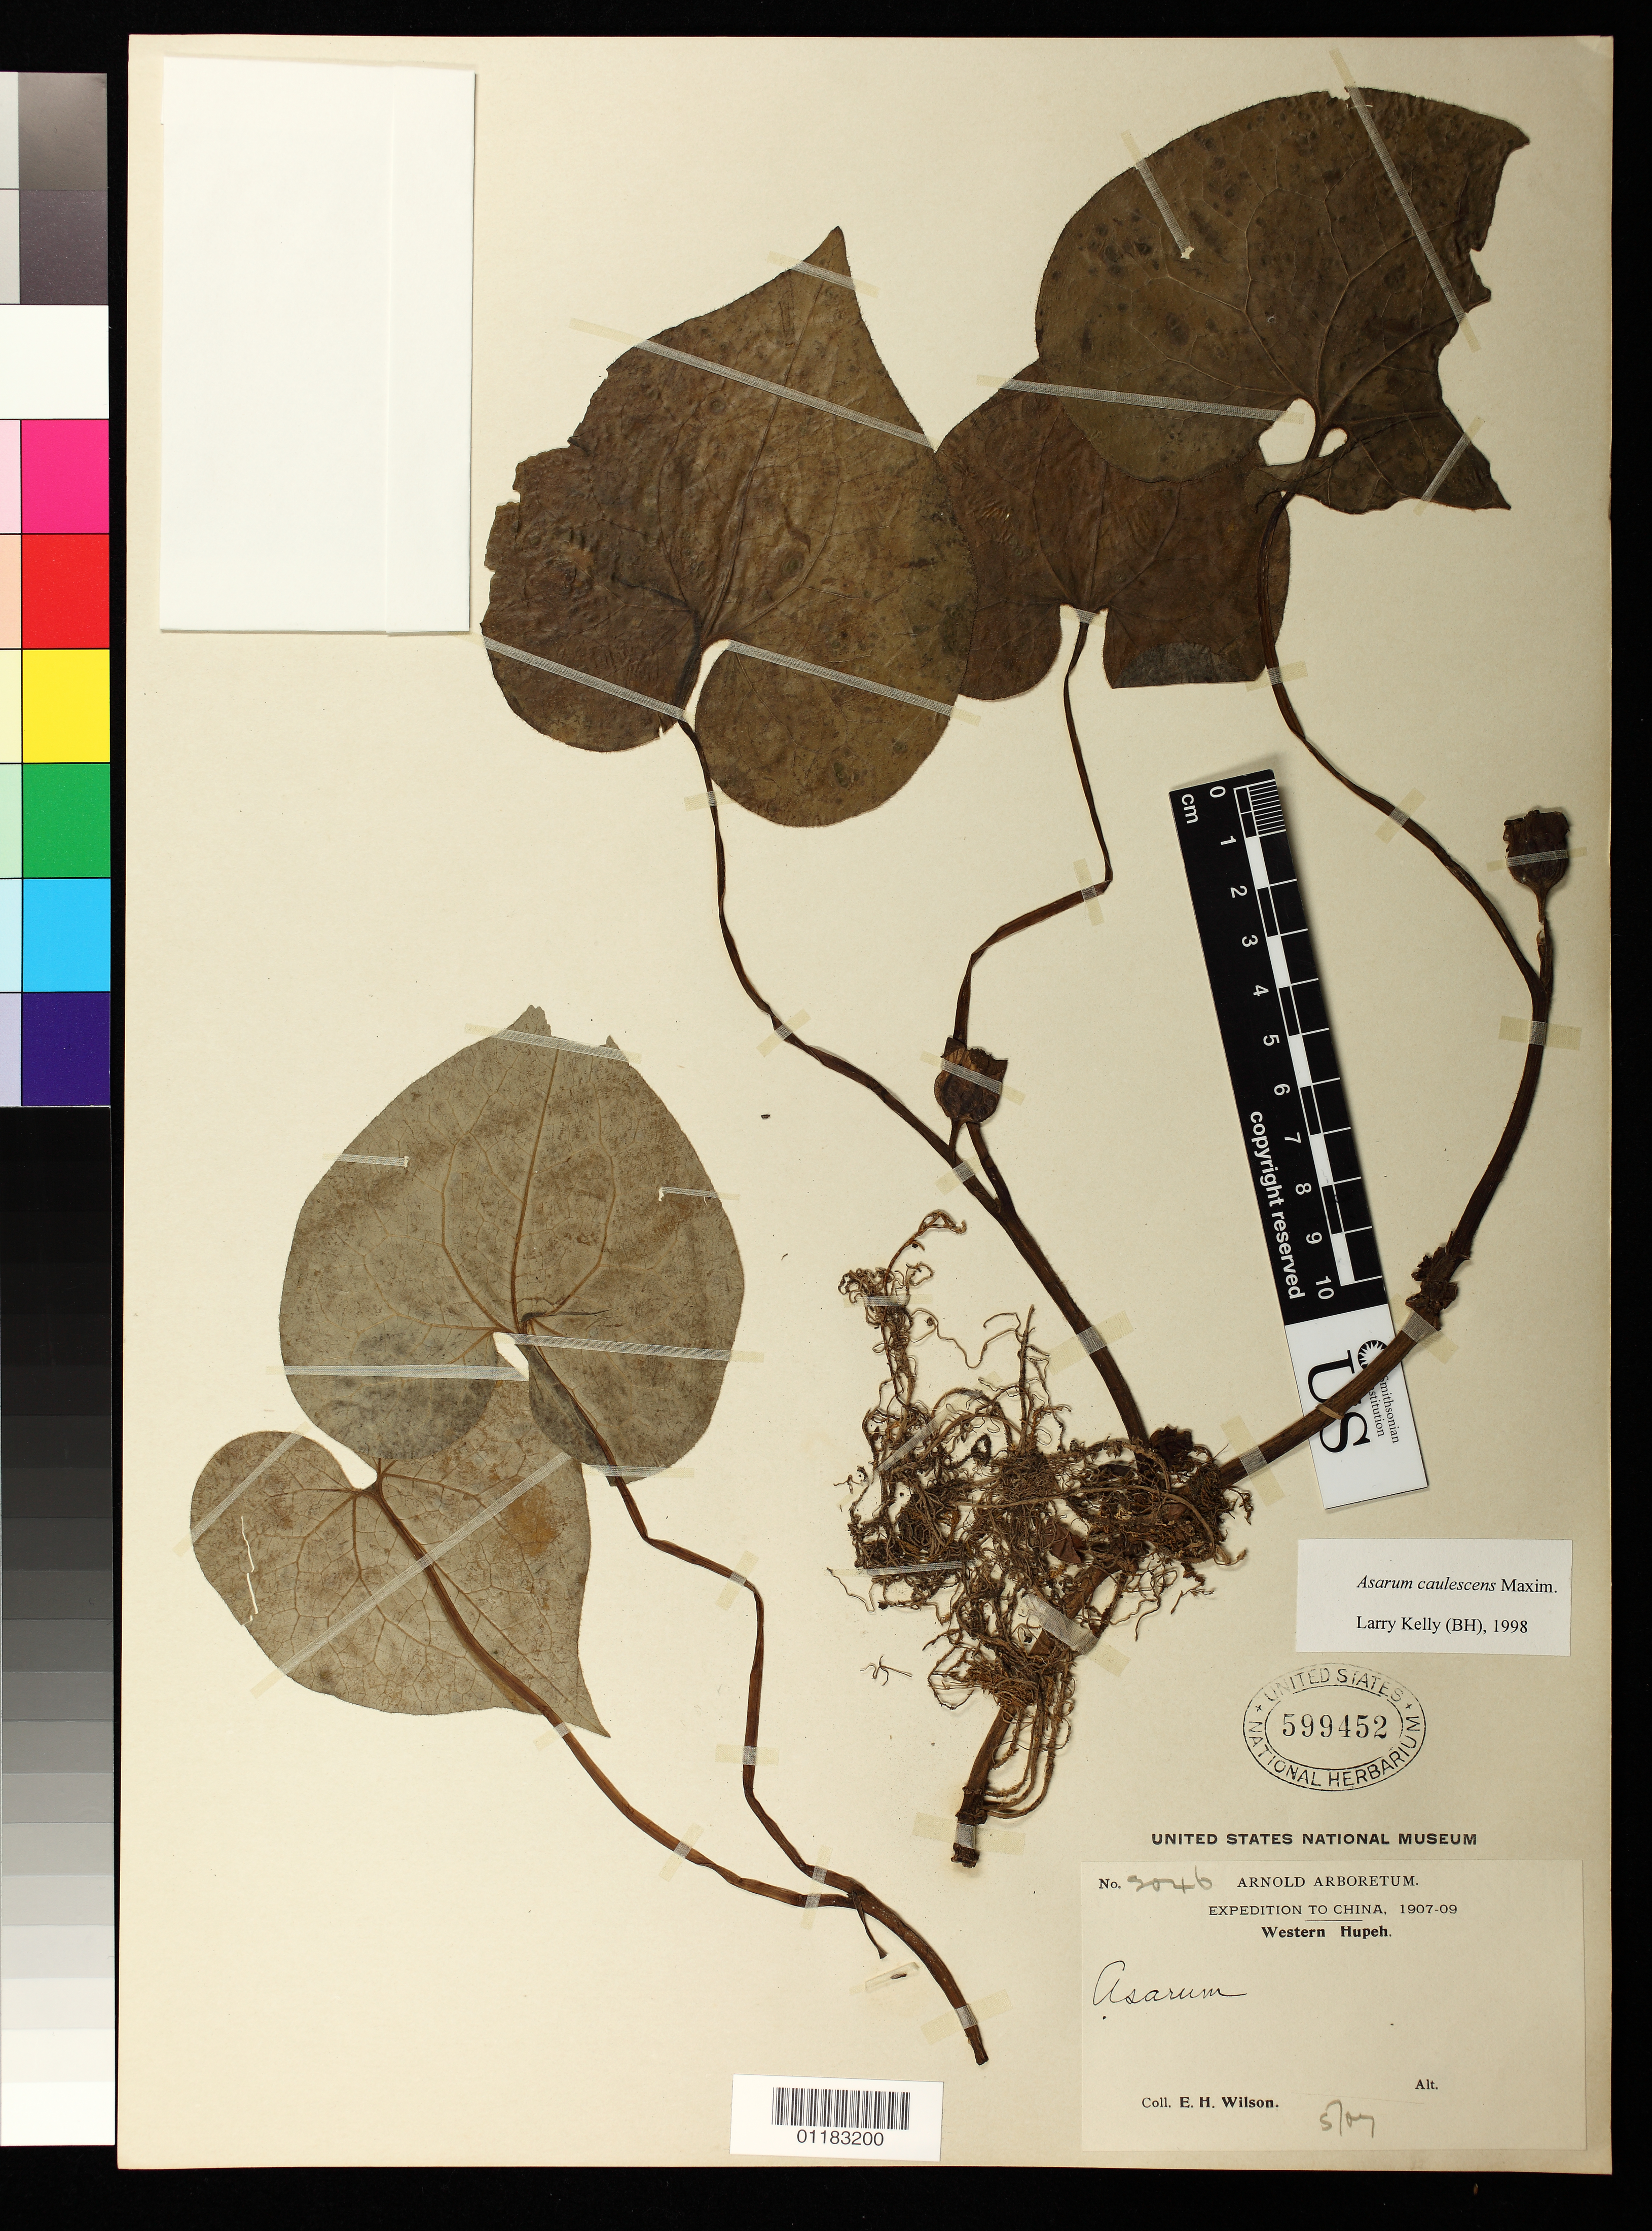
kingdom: Plantae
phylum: Tracheophyta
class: Magnoliopsida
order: Piperales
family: Aristolochiaceae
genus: Asarum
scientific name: Asarum caulescens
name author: Maxim.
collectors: E. H. Wilson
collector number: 3046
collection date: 1907-05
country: China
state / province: Hubei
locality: Western Hupeh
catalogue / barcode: US 599452